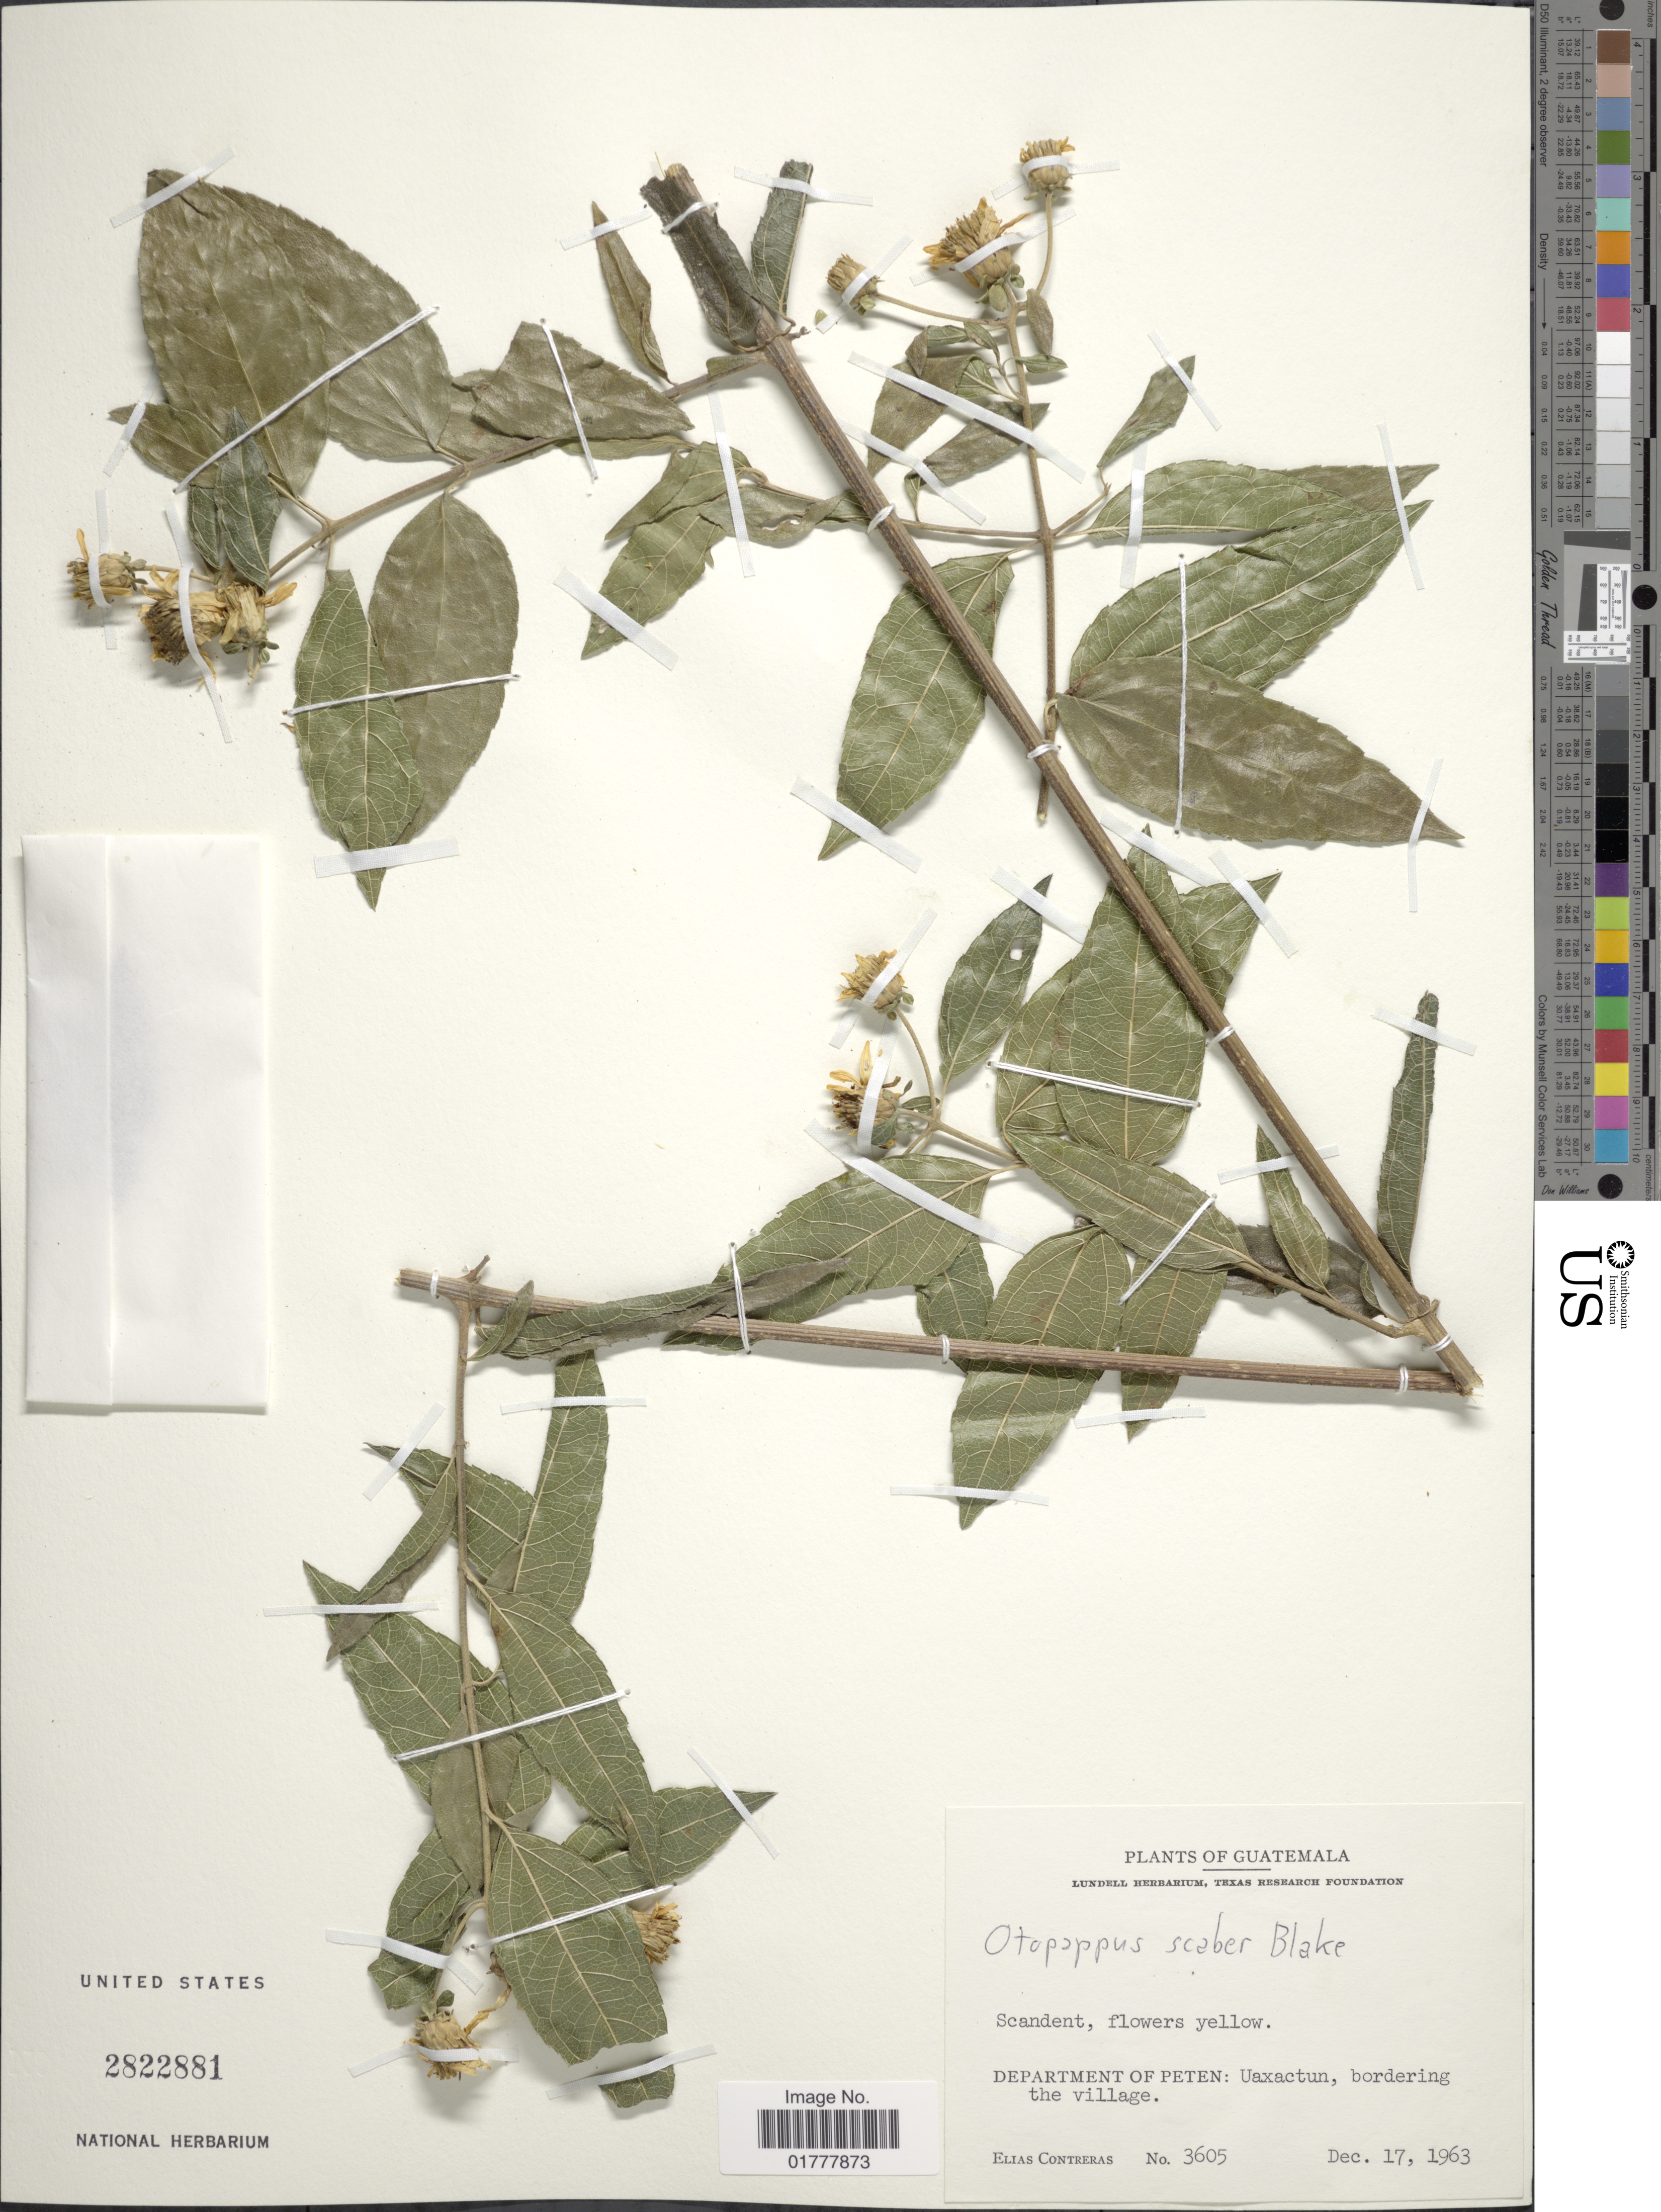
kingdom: Plantae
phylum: Tracheophyta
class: Magnoliopsida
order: Asterales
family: Asteraceae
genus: Otopappus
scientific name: Otopappus scaber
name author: S.F. Blake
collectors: E. Contreras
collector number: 3605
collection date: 1963-12-17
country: Guatemala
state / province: El Petén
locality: Department of Peten: Uaxactum, bordering the village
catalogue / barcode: US 2822881